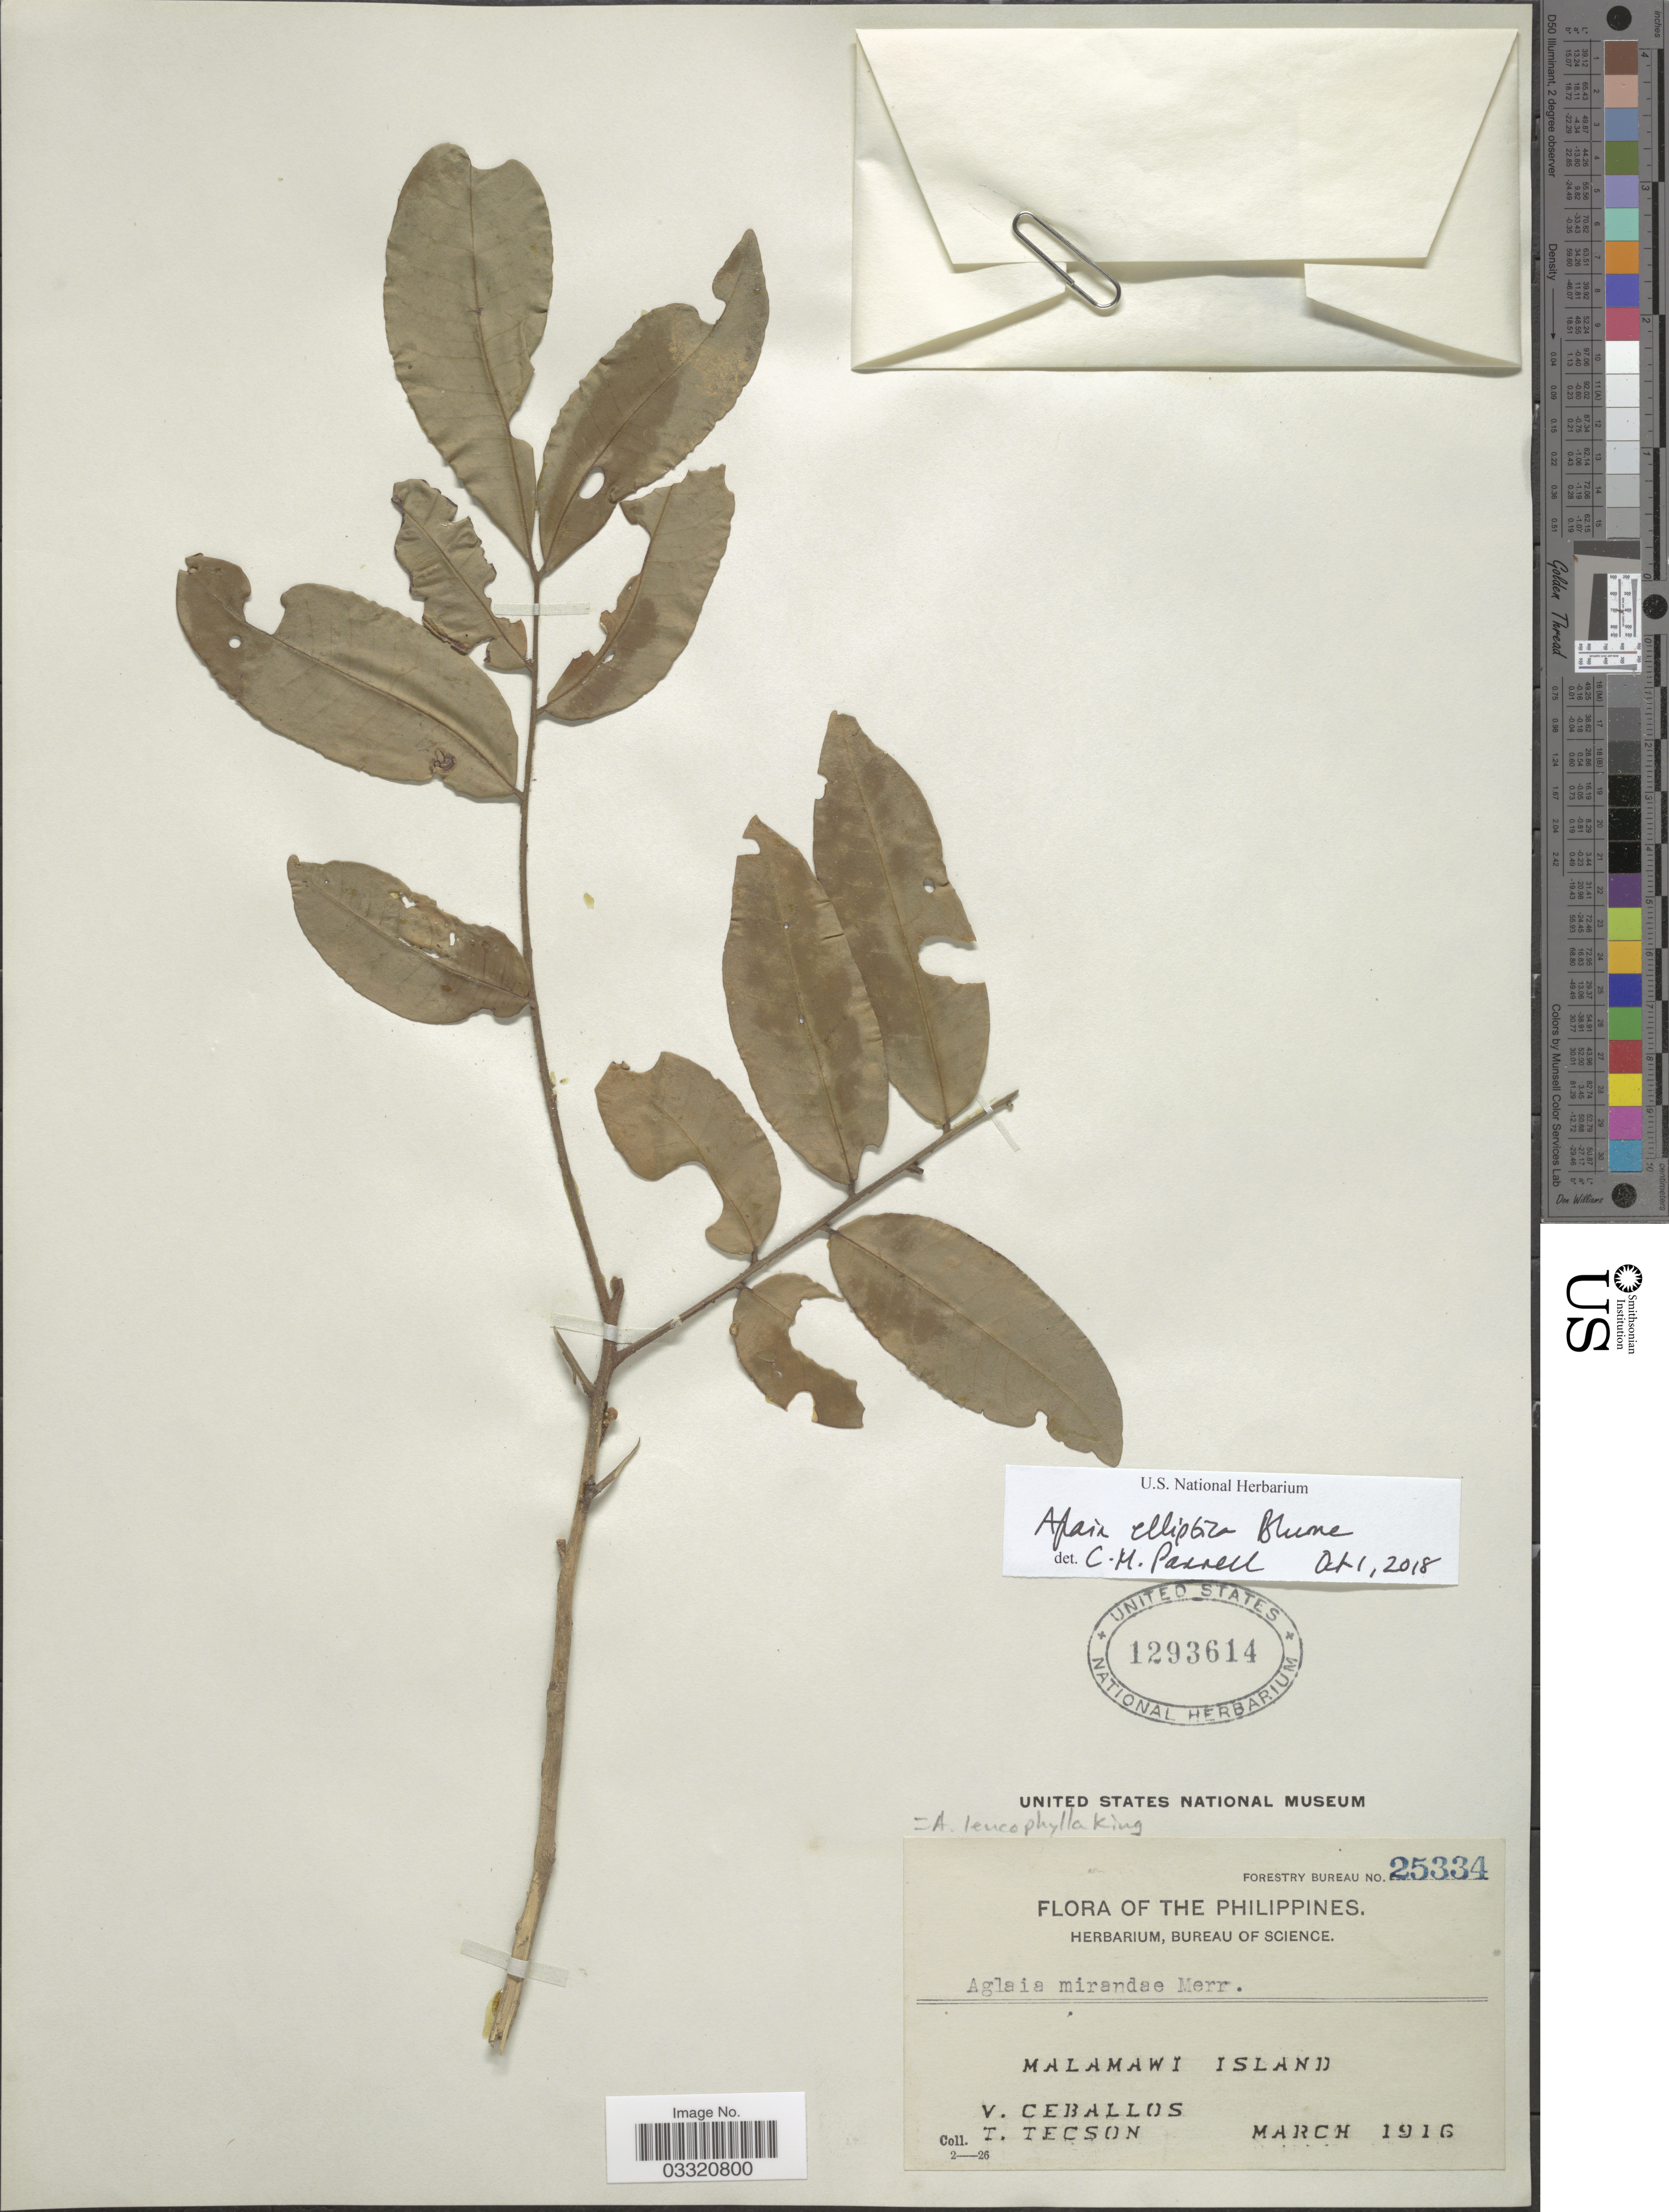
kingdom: Plantae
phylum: Tracheophyta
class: Magnoliopsida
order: Sapindales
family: Meliaceae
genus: Aglaia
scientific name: Aglaia elliptica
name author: Blume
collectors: V. Ceballos & T. Tecson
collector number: Forestry Bureau 25334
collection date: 1916-03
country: Philippines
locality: Malamawi Island.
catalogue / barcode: US 1293614